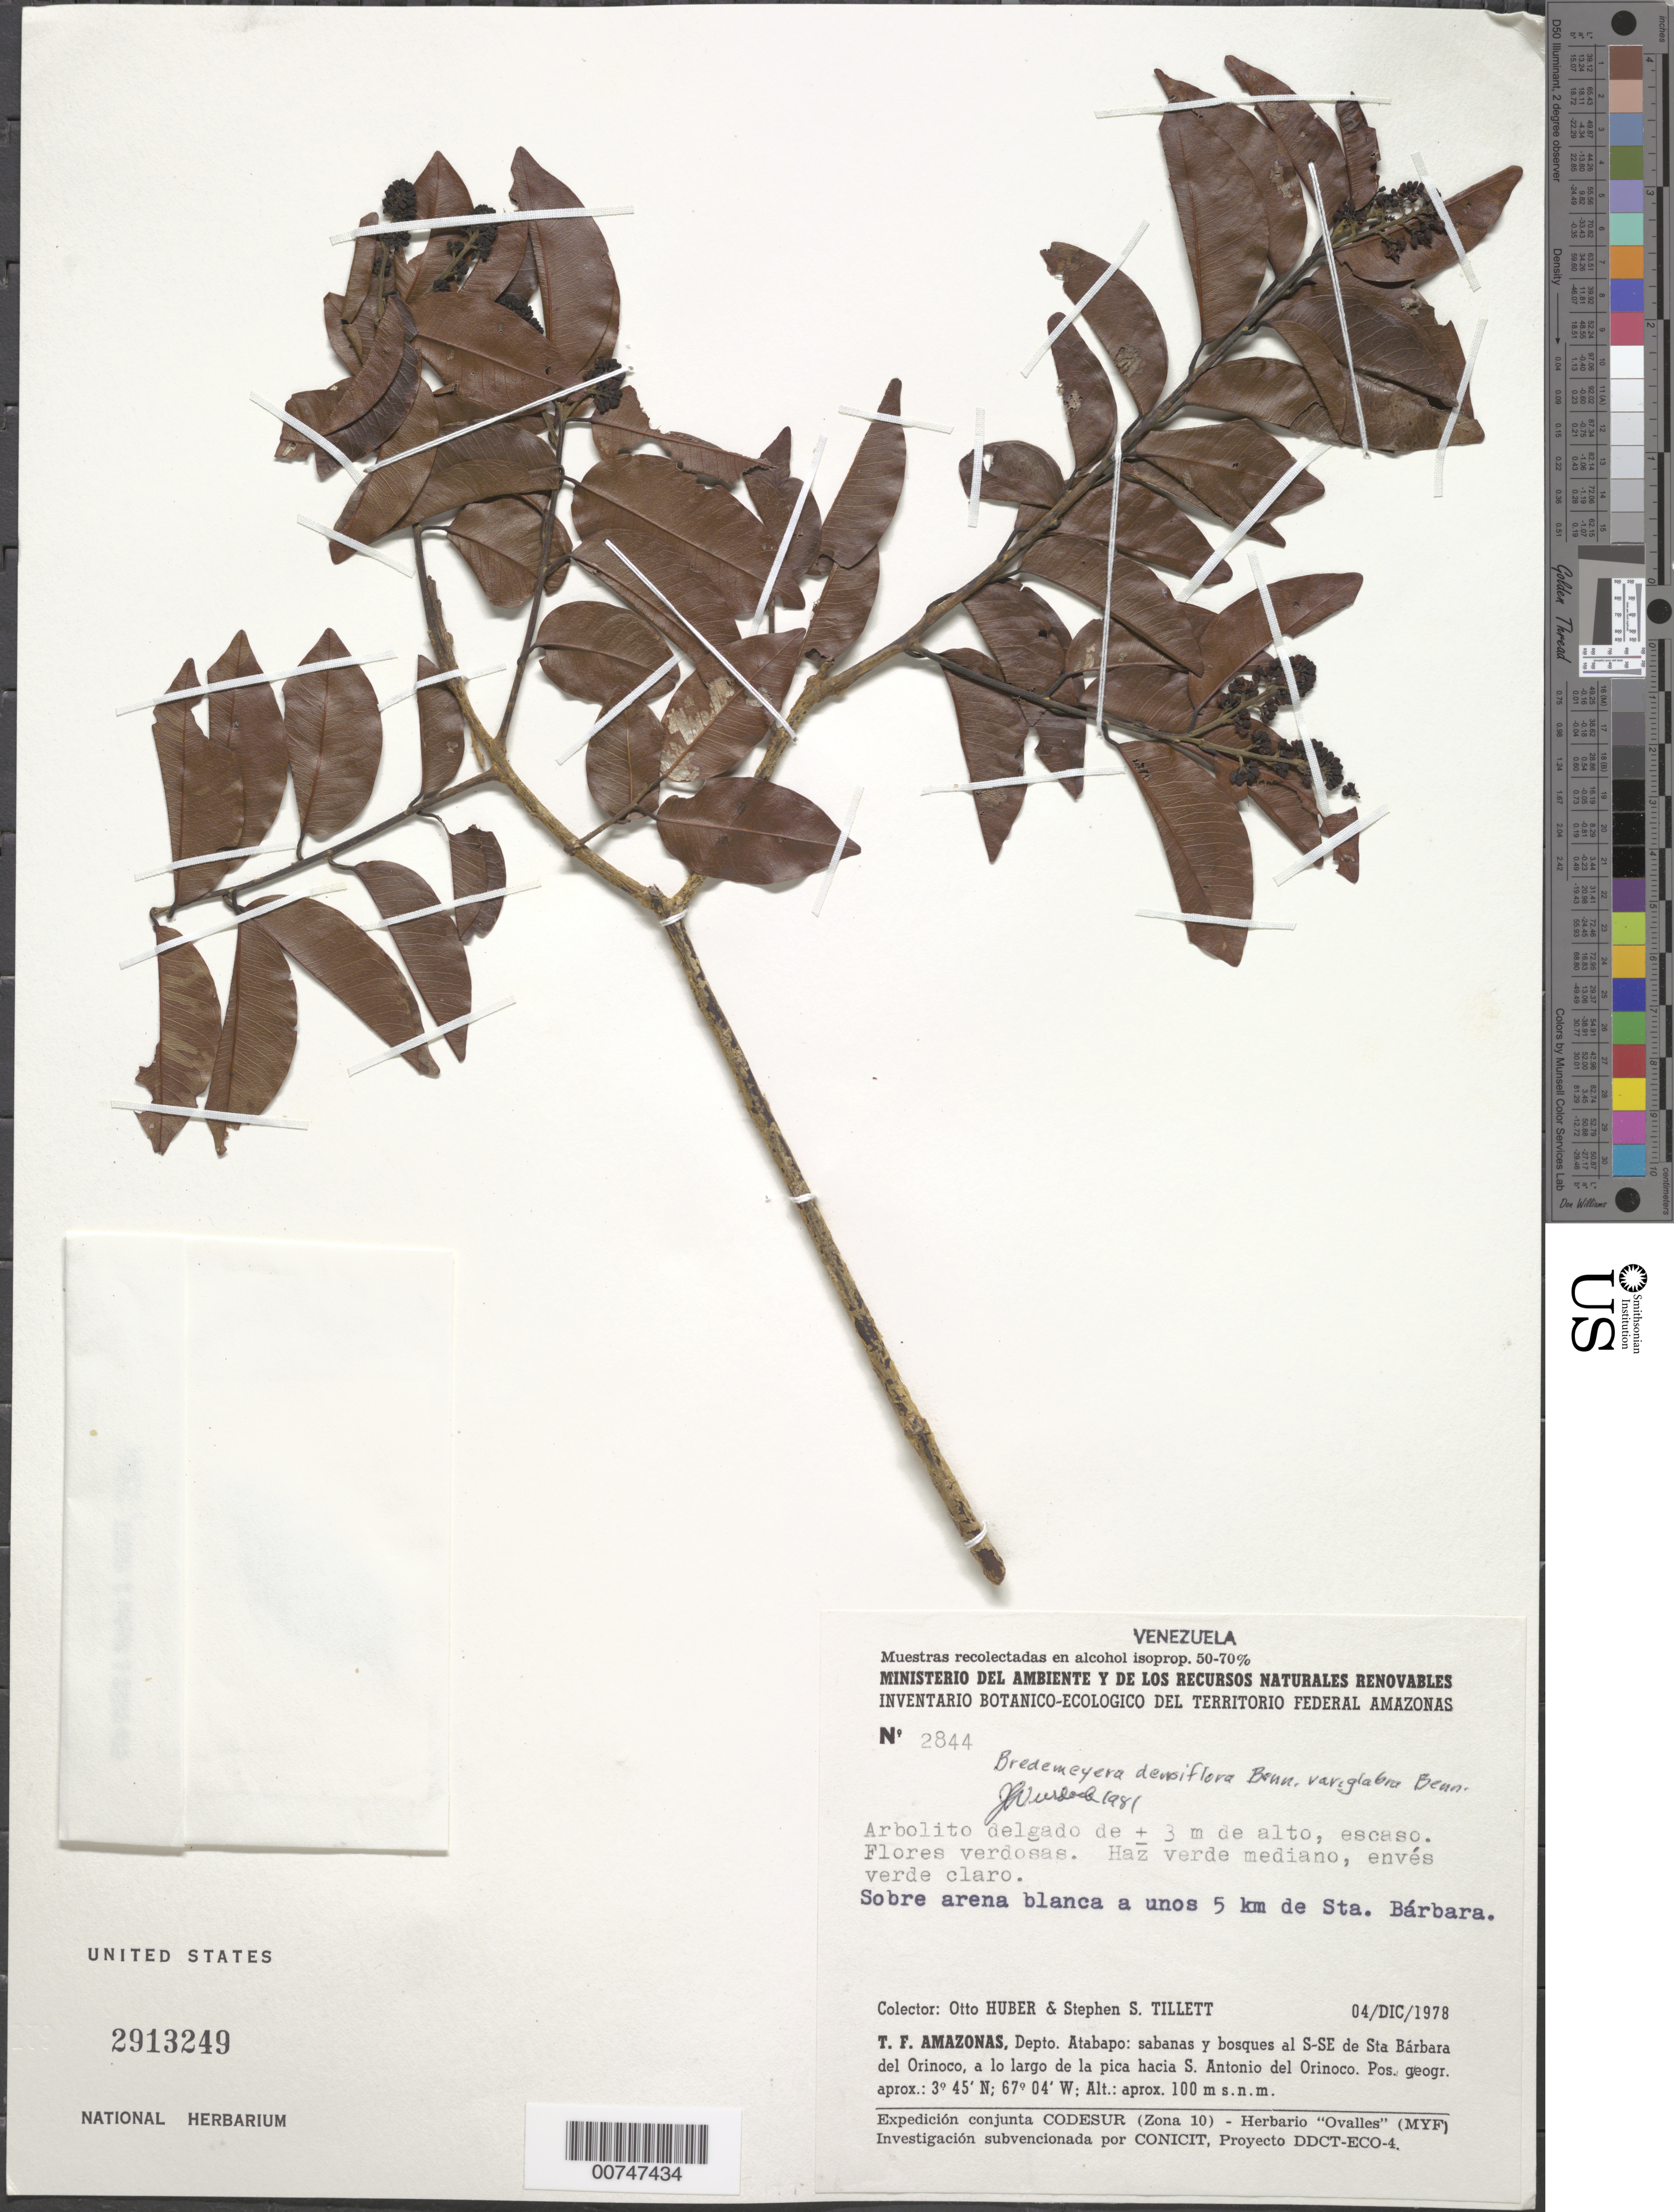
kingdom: Plantae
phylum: Tracheophyta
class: Magnoliopsida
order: Fabales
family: Polygalaceae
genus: Bredemeyera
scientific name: Bredemeyera densiflora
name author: A.W. Benn.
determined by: Wurdack, John J., (US), US (UNITED STATES)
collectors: O. Huber & S. S. Tillett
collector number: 2844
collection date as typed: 4-Dec-78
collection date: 1978-12-04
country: Venezuela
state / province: Amazonas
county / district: Atabapo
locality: Sta. Bárbara del Orinoco, 5 km hacia S. Antonio del Orinoco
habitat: White sand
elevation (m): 100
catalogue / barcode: US 2913249